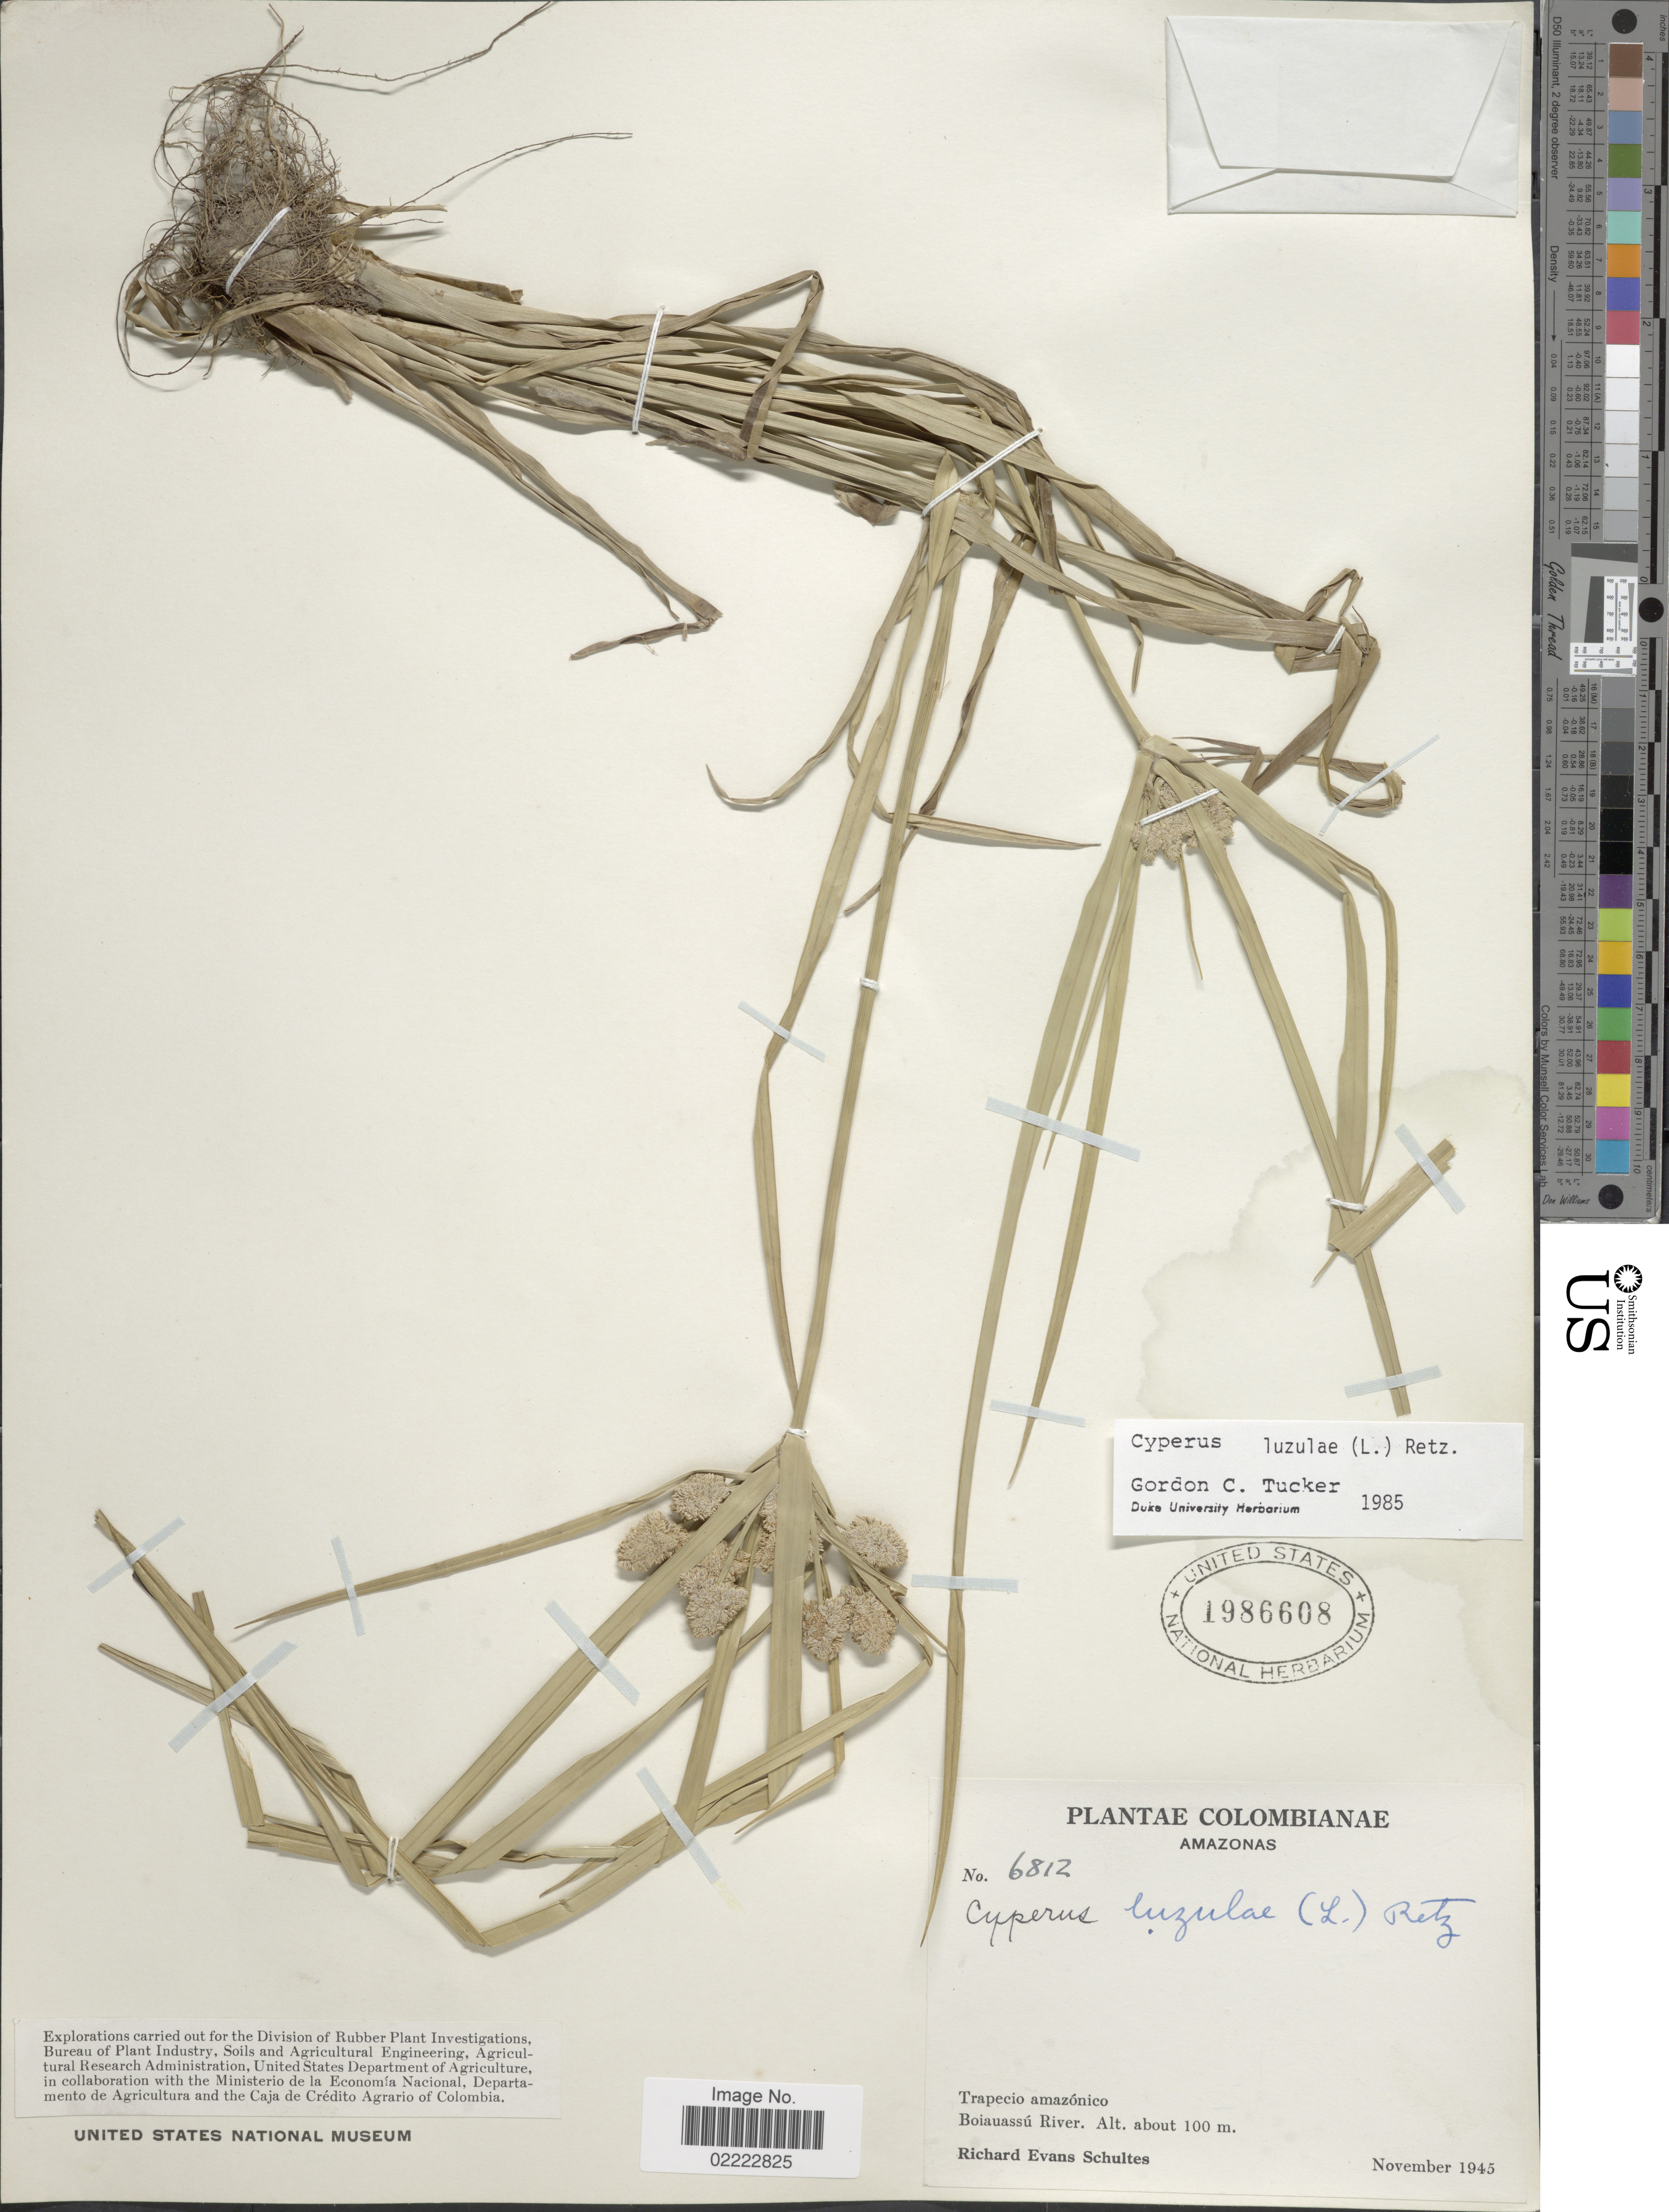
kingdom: Plantae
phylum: Tracheophyta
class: Liliopsida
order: Poales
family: Cyperaceae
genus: Cyperus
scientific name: Cyperus luzulae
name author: (L.) Rottb. ex Retz.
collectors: R. E. Schultes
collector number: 6812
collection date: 1945-11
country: Colombia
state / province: Amazônas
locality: Trapecio amazónico, Boiaussú River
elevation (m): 100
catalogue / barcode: US 1986608